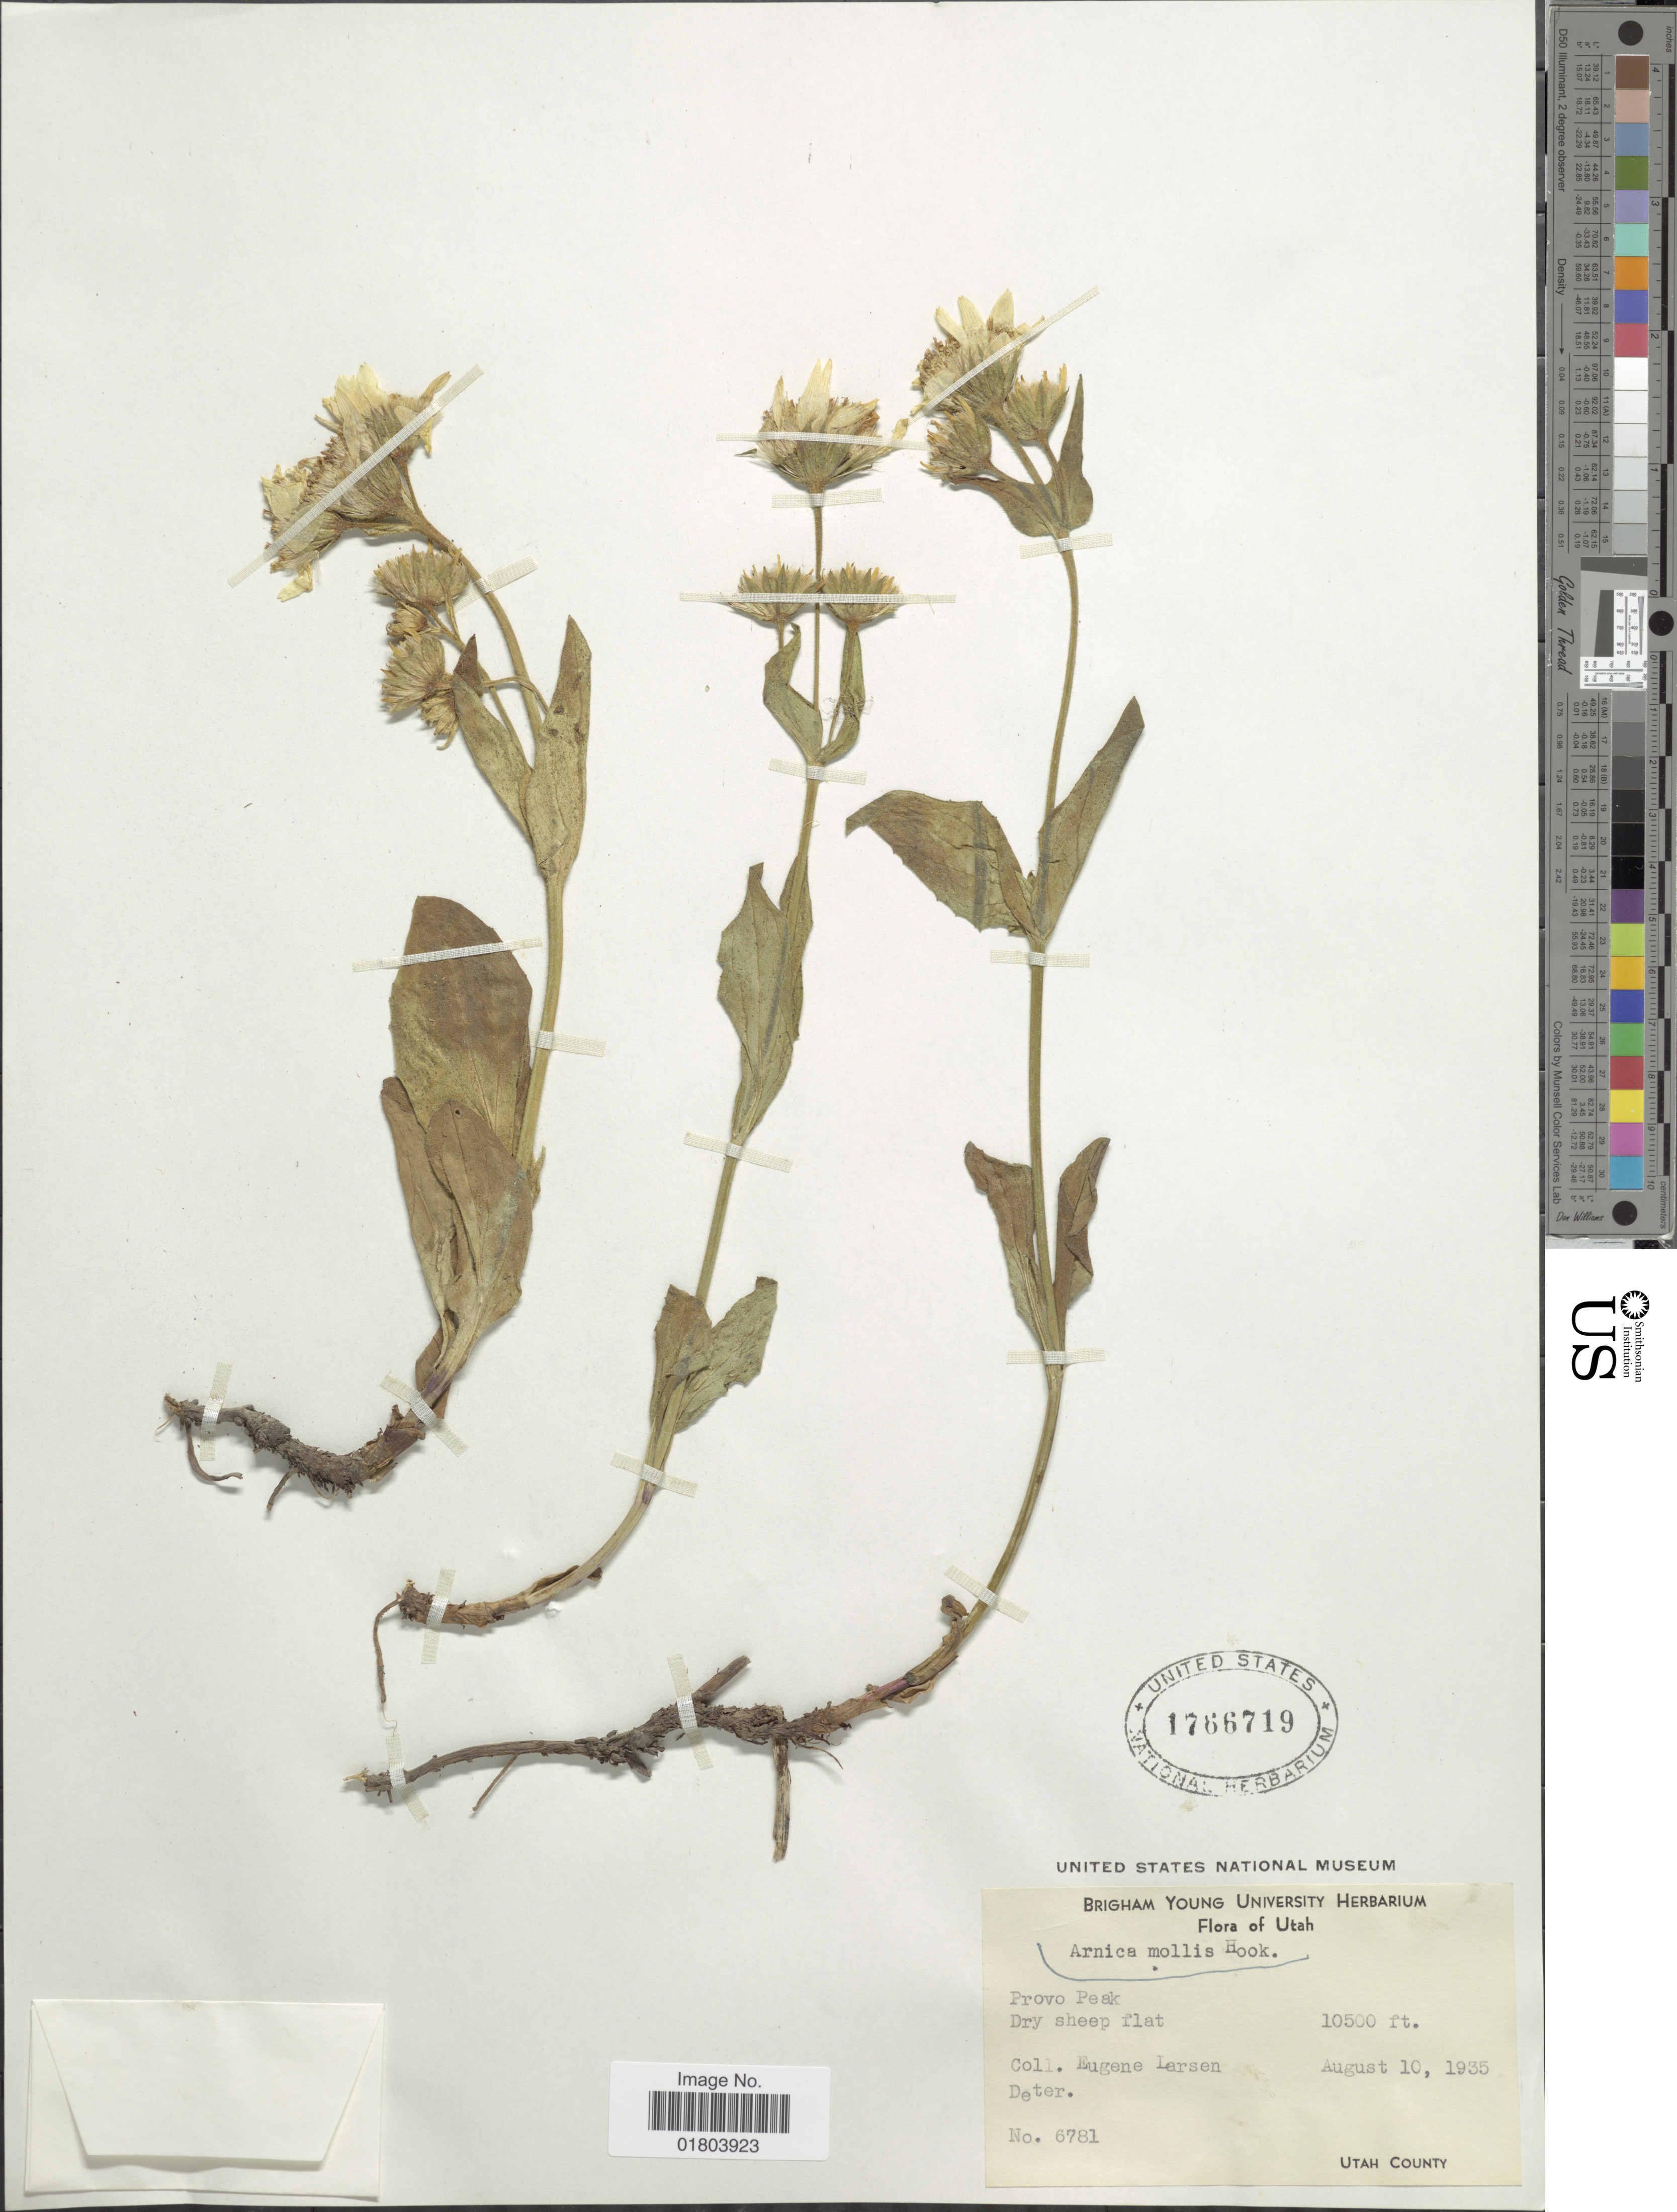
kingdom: Plantae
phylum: Tracheophyta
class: Magnoliopsida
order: Asterales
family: Asteraceae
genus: Arnica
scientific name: Arnica mollis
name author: Hook.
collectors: E. C. Larsen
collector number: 6781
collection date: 1935-08-10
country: United States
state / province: Utah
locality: Provo Peak, Dry sheep flat, Utah County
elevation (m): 3200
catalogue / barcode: US 1766719